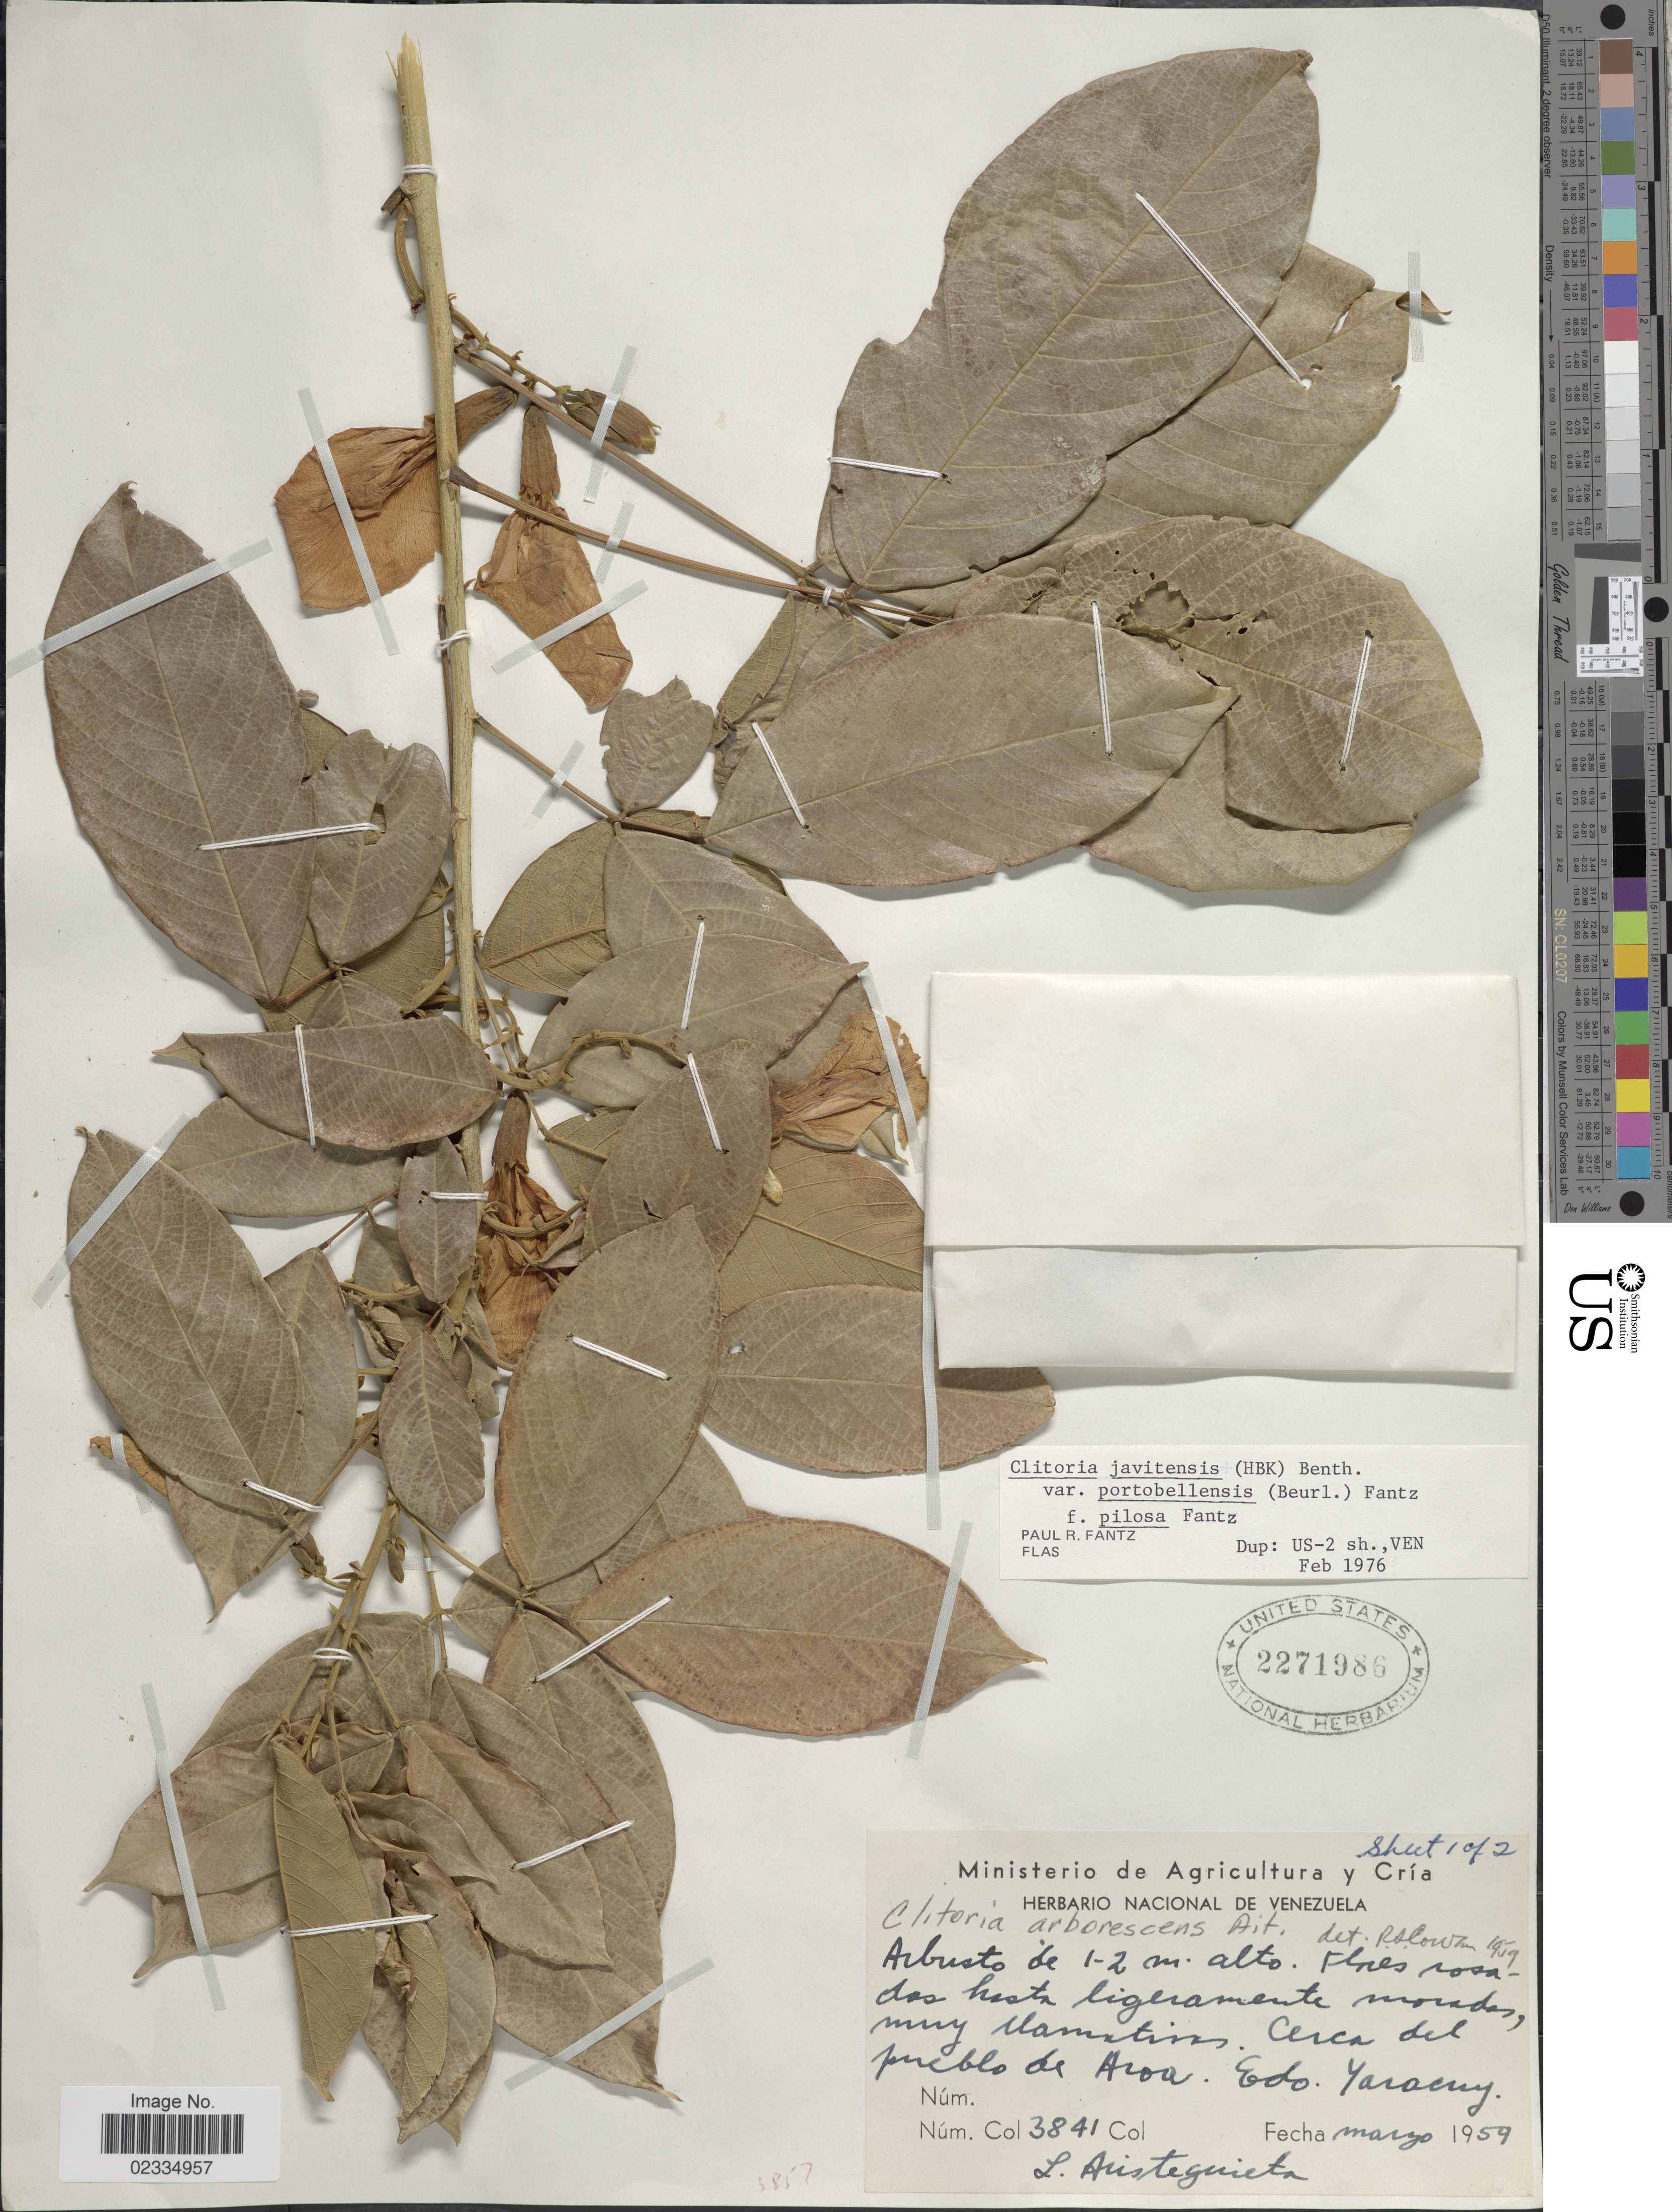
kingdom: Plantae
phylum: Tracheophyta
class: Magnoliopsida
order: Fabales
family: Fabaceae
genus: Clitoria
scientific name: Clitoria javitensis var. longiloba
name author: Fantz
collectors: L. Aristeguieta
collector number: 3841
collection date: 1959-03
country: Venezuela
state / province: Yaracuy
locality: Cerca del pueblo de Aroa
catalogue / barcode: US 2271986